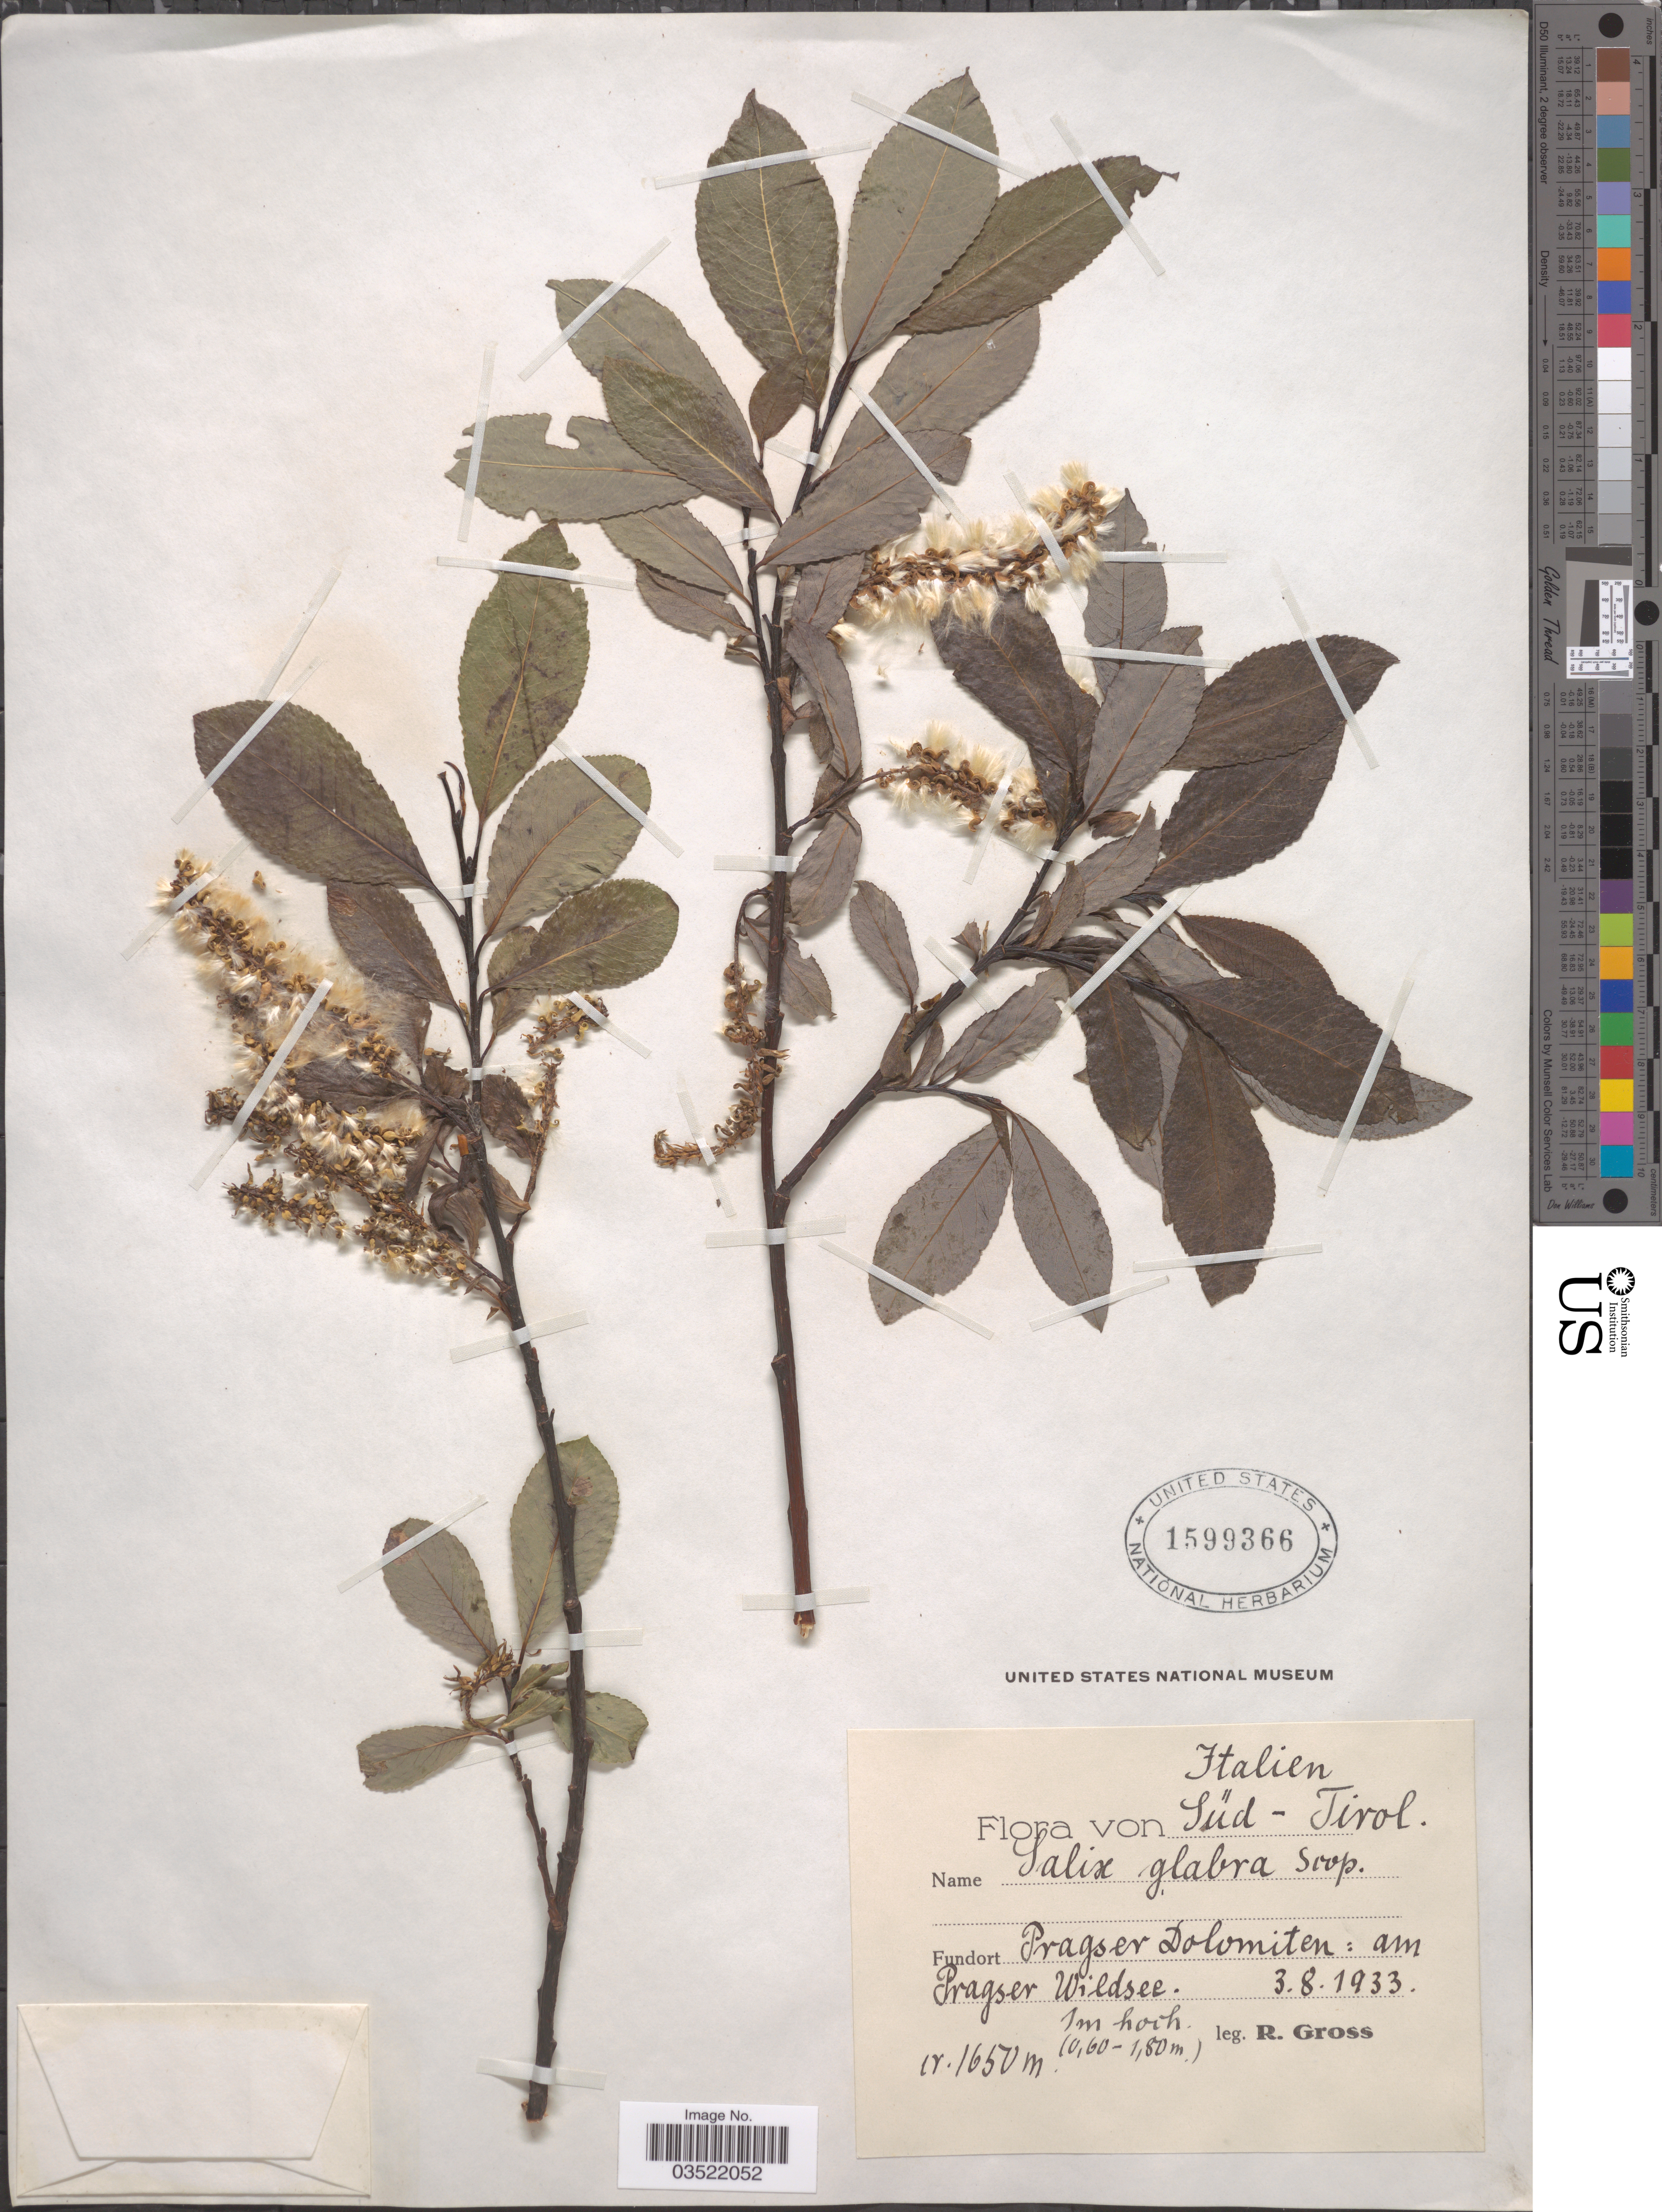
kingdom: Plantae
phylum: Tracheophyta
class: Magnoliopsida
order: Malpighiales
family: Salicaceae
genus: Salix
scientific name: Salix glabra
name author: Scop.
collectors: R. Gross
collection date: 1933-08-03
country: Italy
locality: Süd-Tirol. Pragser Dolomiten: am Pragser Wildsee.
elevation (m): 1650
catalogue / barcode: US 1599366